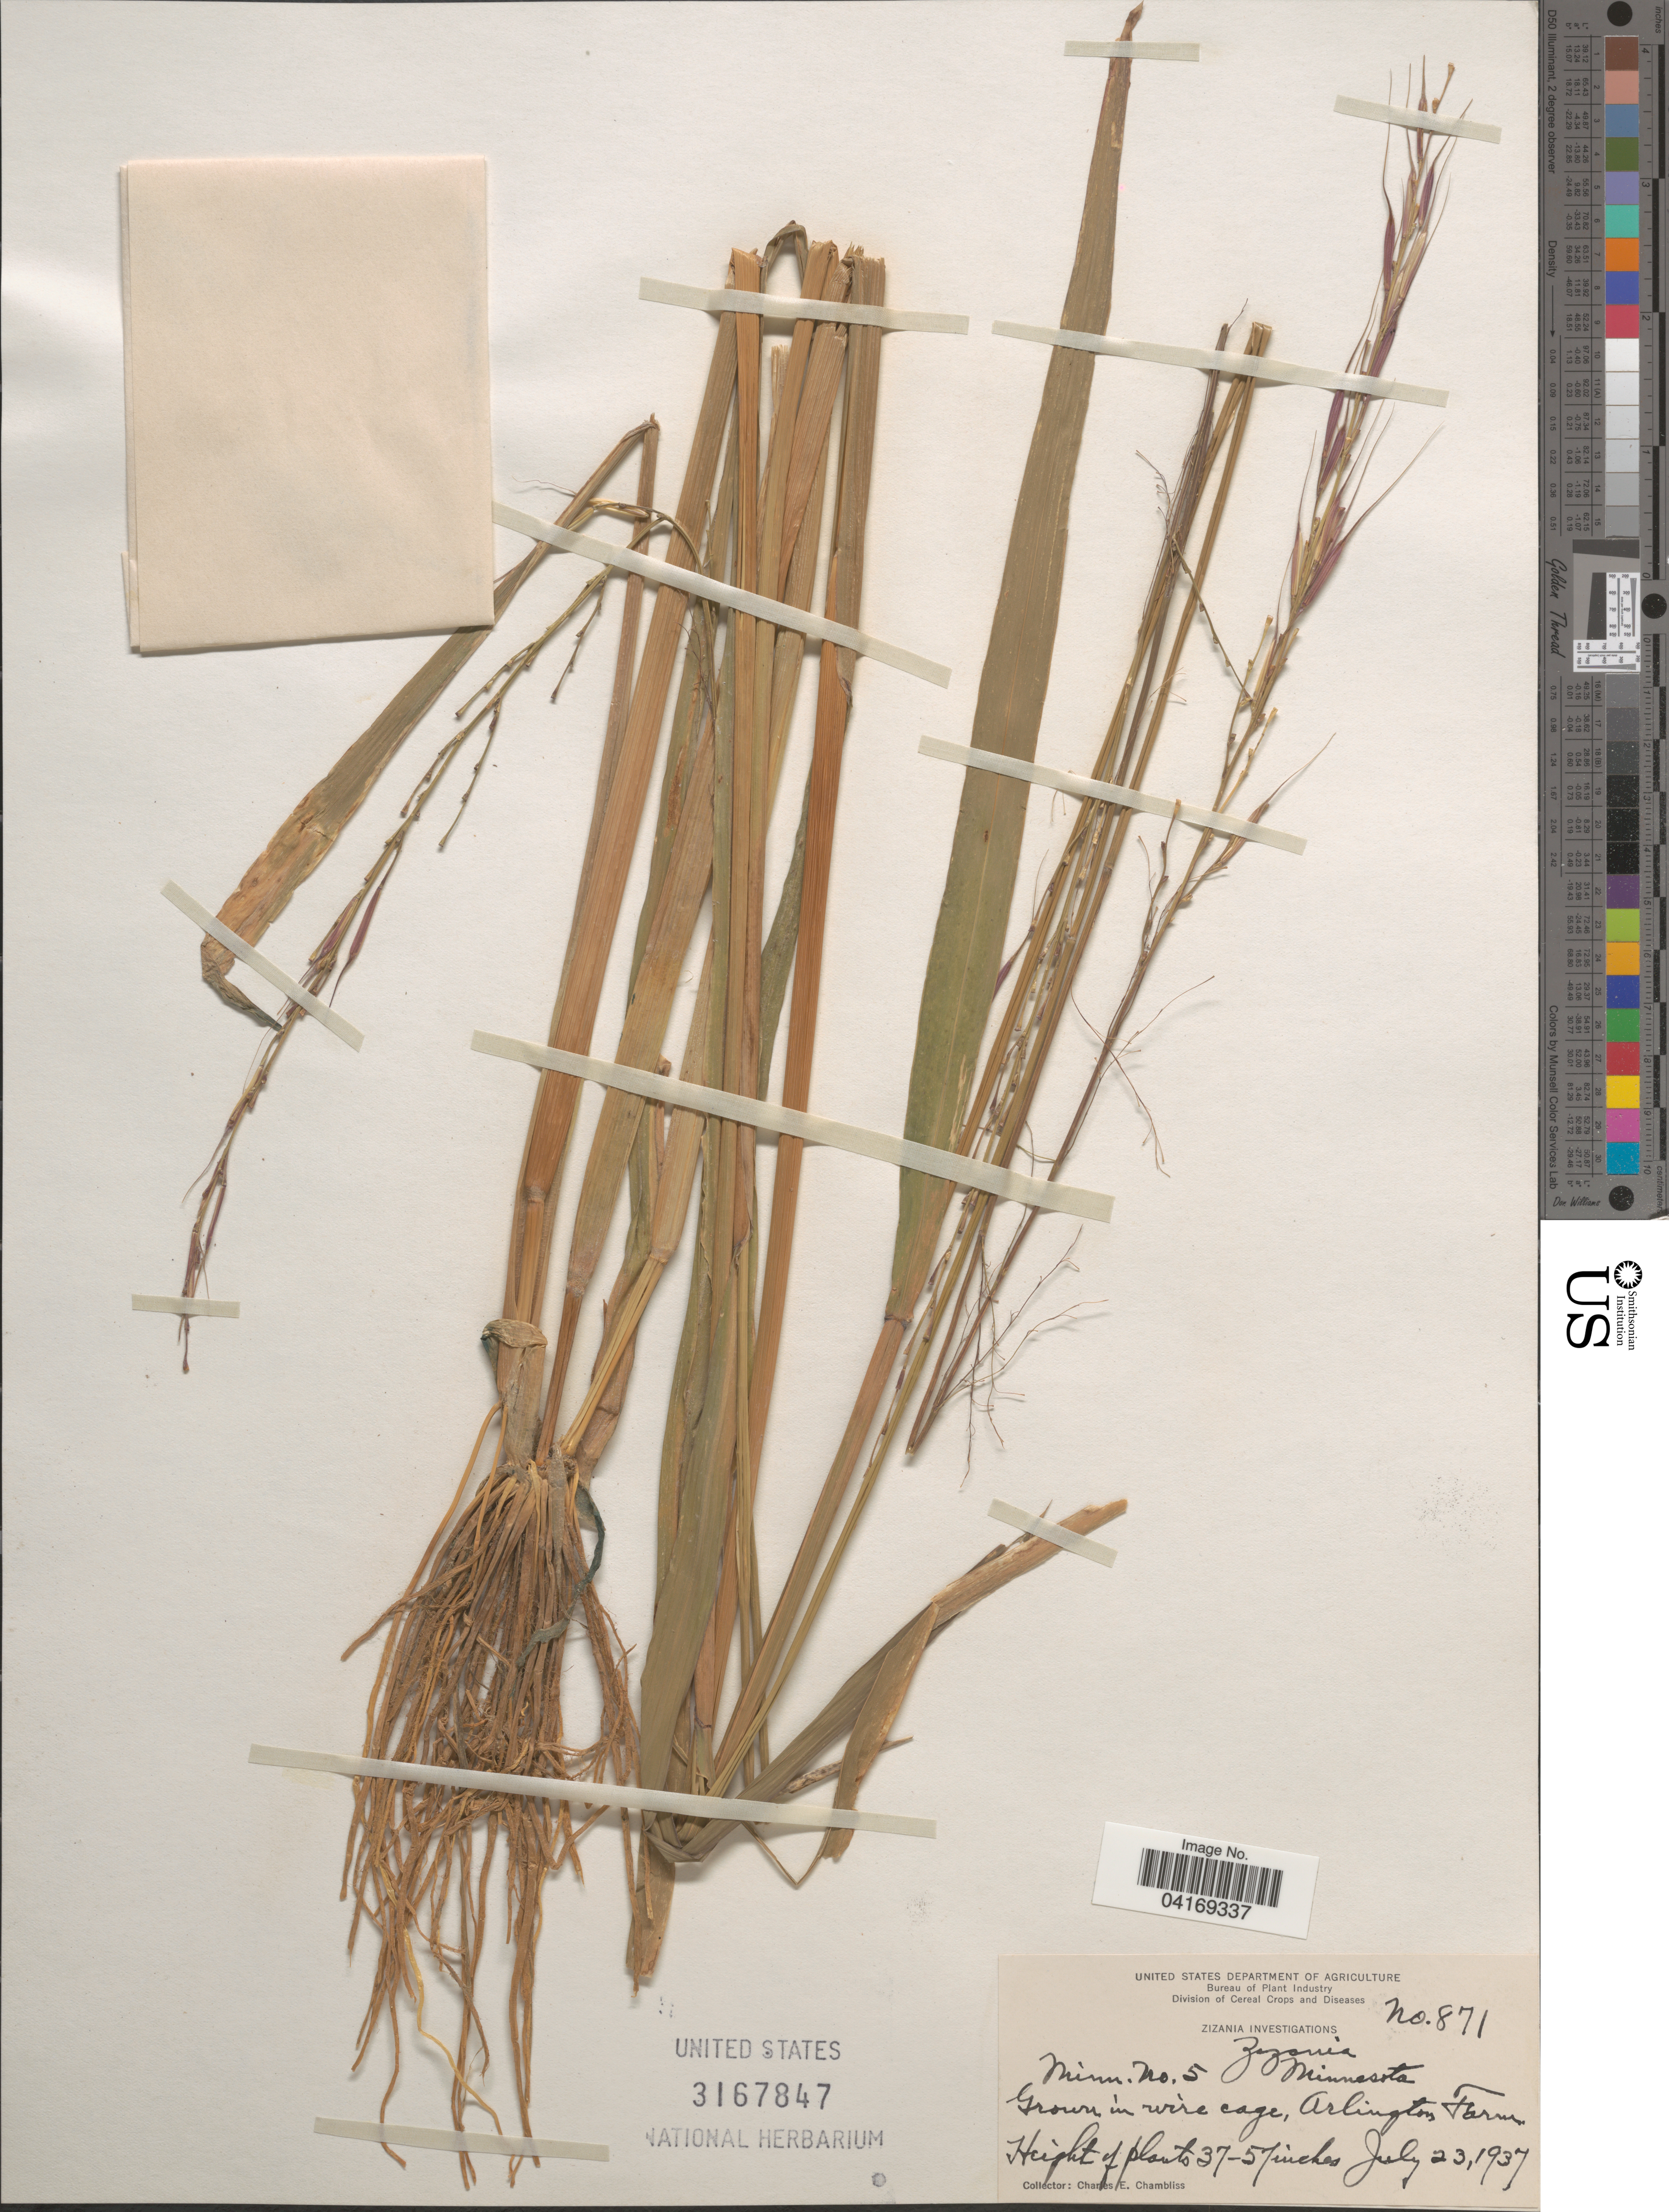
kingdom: Plantae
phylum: Tracheophyta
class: Liliopsida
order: Poales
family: Poaceae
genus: Zizania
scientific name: Zizania sp.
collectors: C. Chambliss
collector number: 871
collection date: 1937-07-23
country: United States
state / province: Virginia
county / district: Arlington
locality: In wire cage, Arlington Farm.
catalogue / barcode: US 3167847